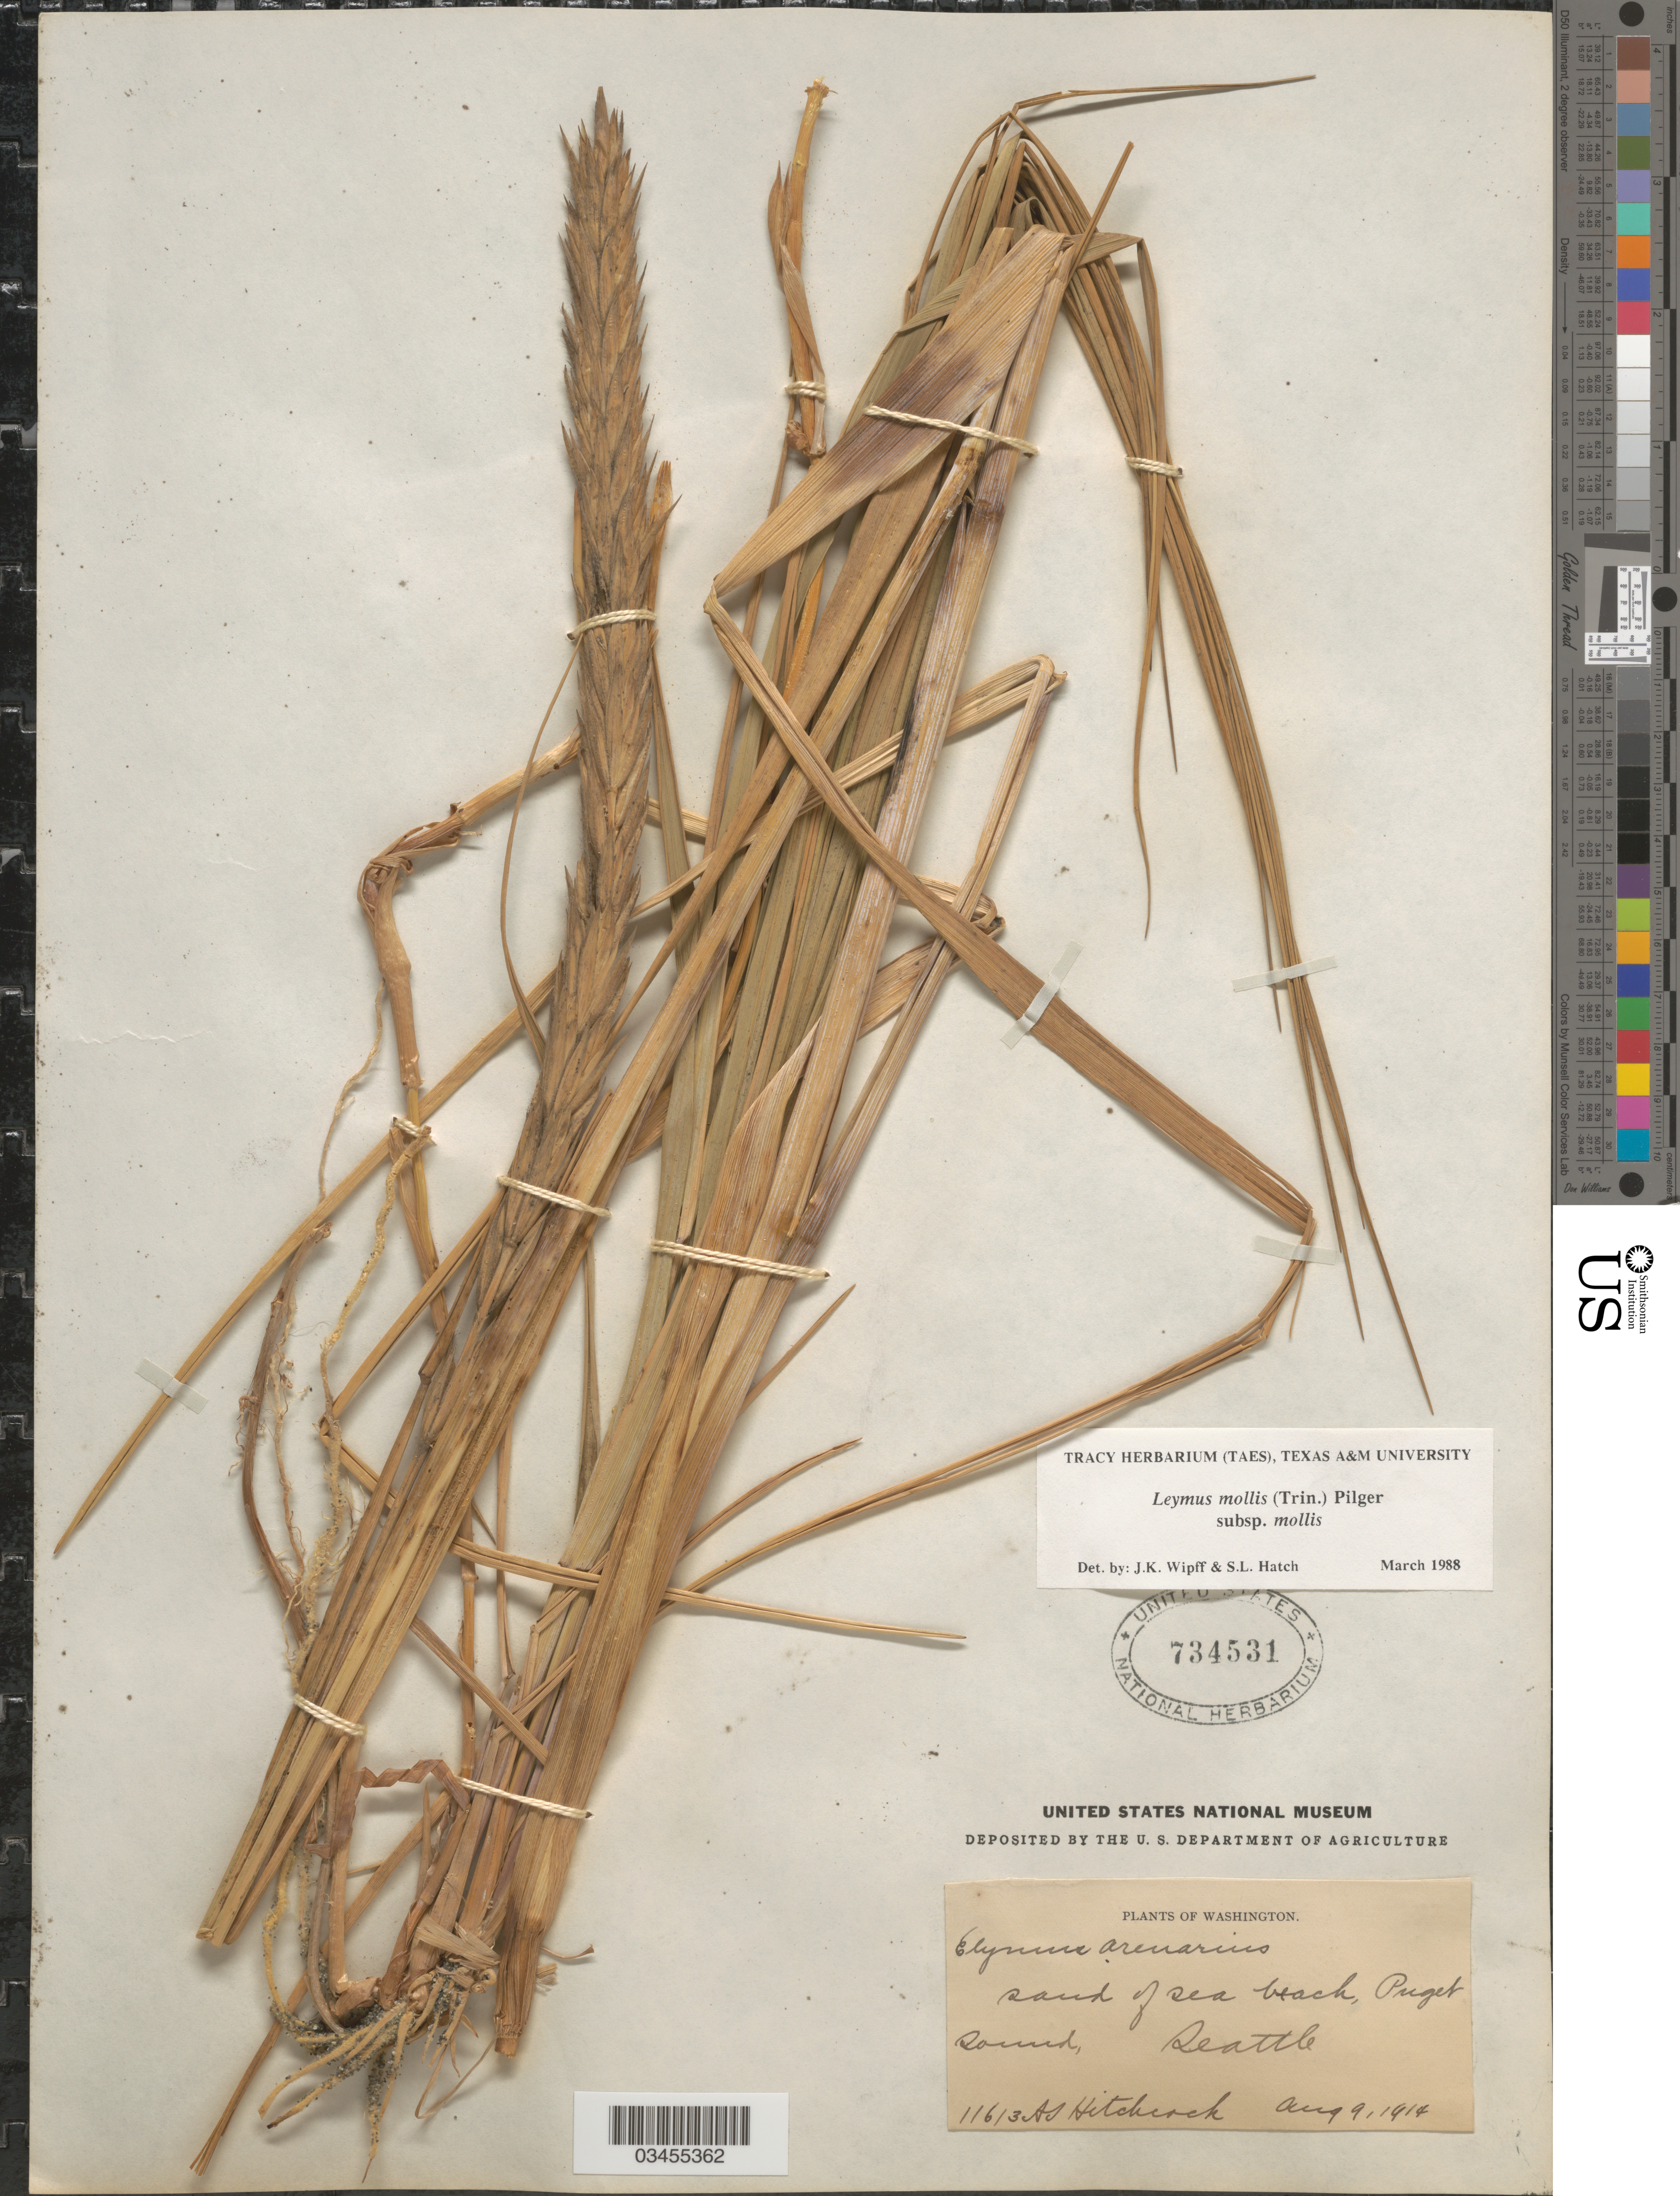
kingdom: Plantae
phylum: Tracheophyta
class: Liliopsida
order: Poales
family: Poaceae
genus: Leymus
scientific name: Leymus mollis subsp. mollis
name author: (Trin.) Pilg.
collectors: A. S. Hitchcock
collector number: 11613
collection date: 1914-08-09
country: United States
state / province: Washington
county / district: King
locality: Sand of sea beach, Puget Sound, Seattle.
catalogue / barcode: US 734531